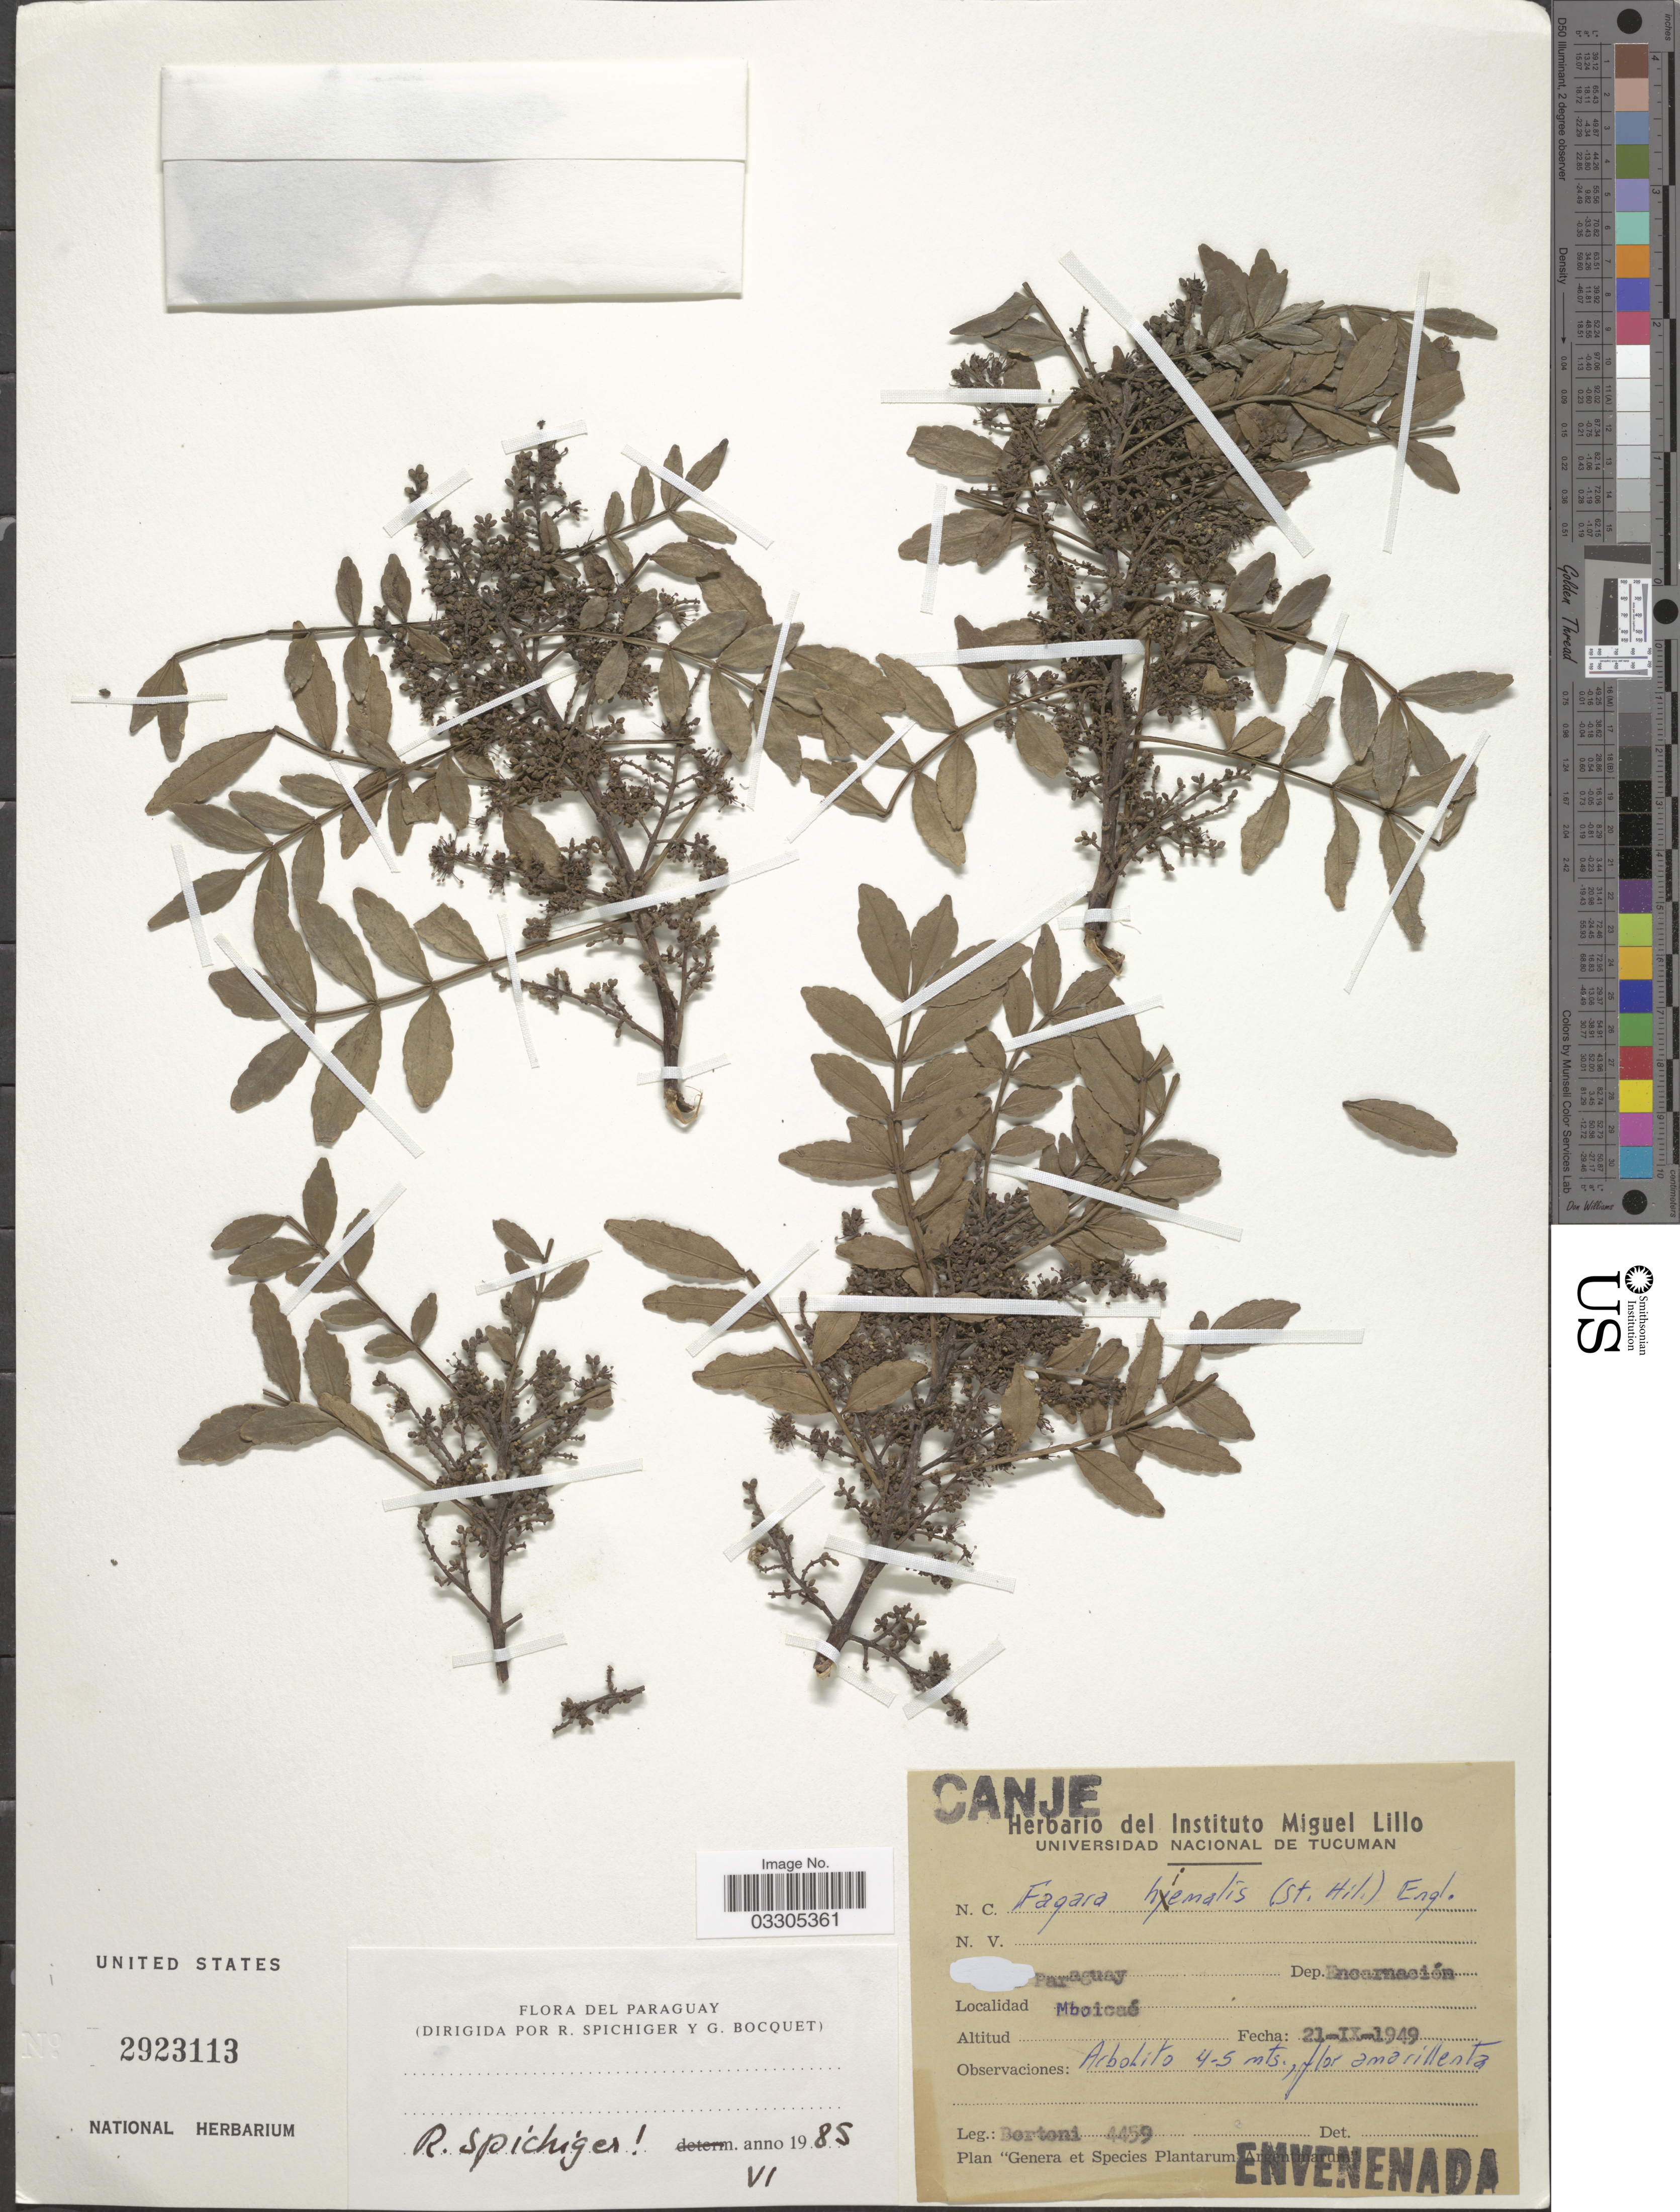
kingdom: Plantae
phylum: Tracheophyta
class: Magnoliopsida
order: Sapindales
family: Rutaceae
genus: Zanthoxylum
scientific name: Zanthoxylum hiemalis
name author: A. St.-Hil.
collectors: -- Bertoni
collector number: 4459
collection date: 1949-09-21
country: Paraguay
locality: Dep. Encarnación. Mboicaé.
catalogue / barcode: US 2923113